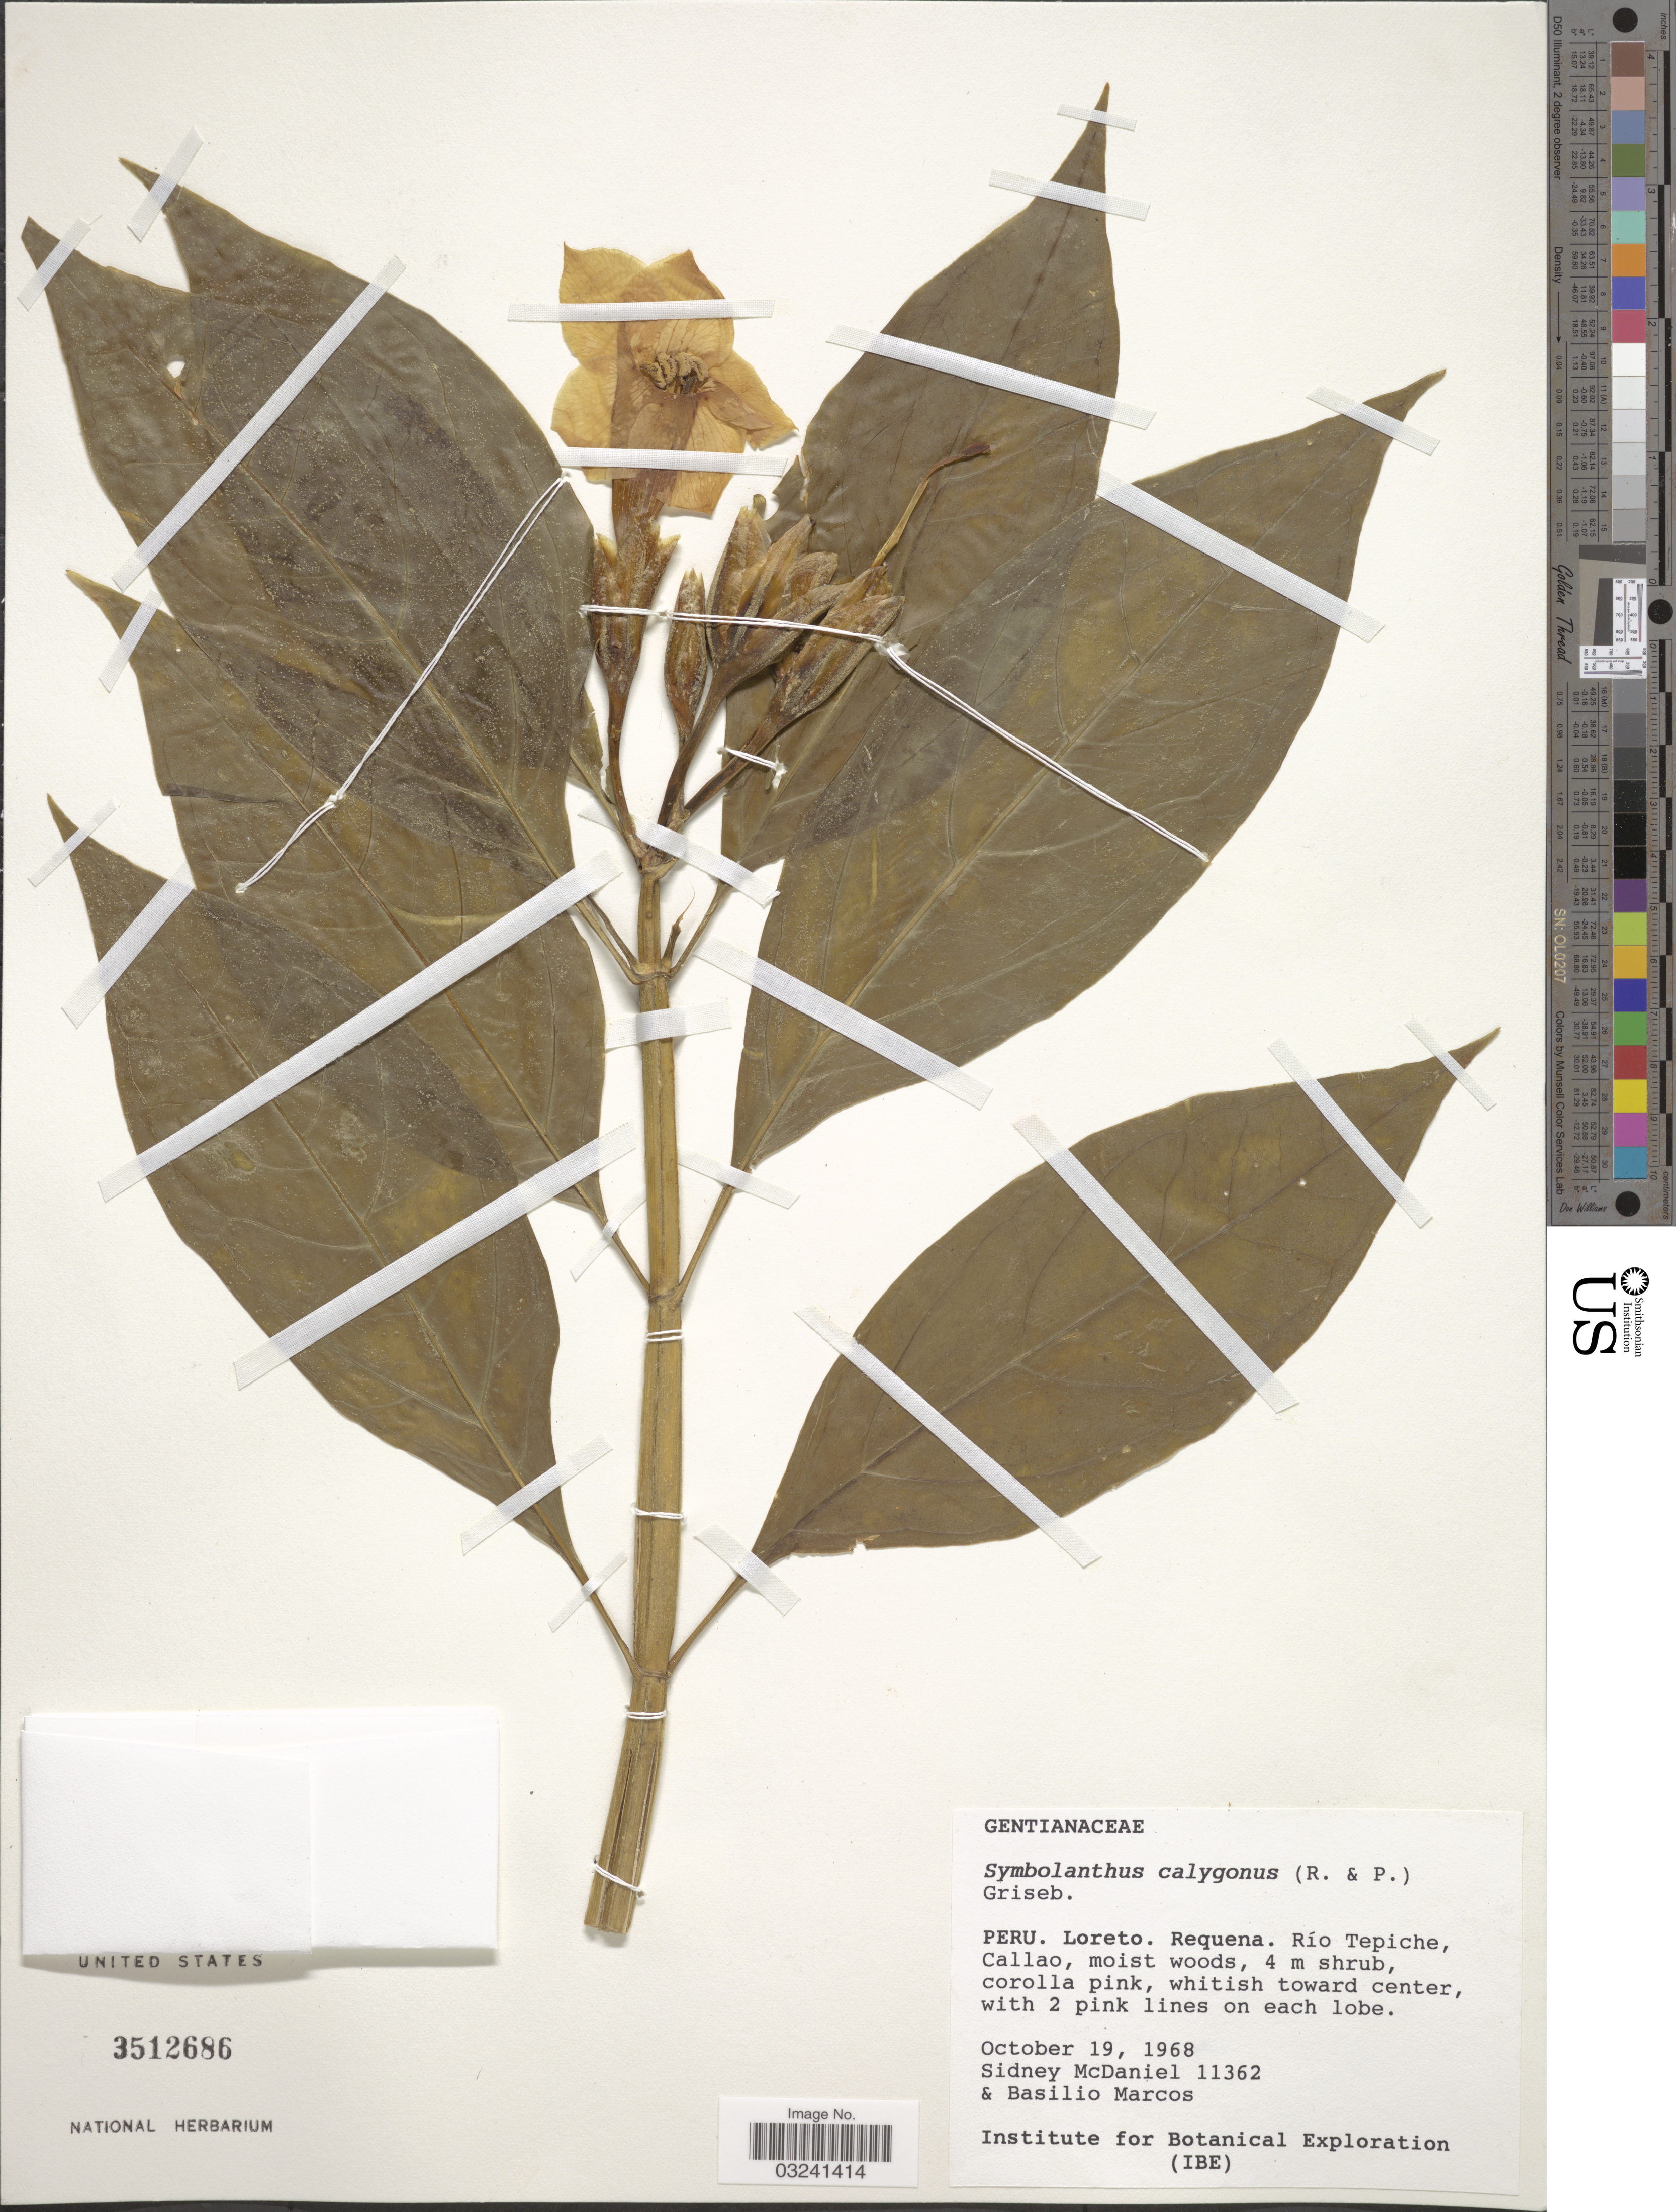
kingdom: Plantae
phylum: Tracheophyta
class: Magnoliopsida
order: Gentianales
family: Gentianaceae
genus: Symbolanthus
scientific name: Symbolanthus calygonus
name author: (Ruiz & Pav.) Griseb. ex Gilg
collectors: S. McDaniel & B. Marcos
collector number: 11362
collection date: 1968-10-19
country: Peru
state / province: Loreto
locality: Requena. Río Tepiche, Callao, moist woods.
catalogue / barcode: US 3512686